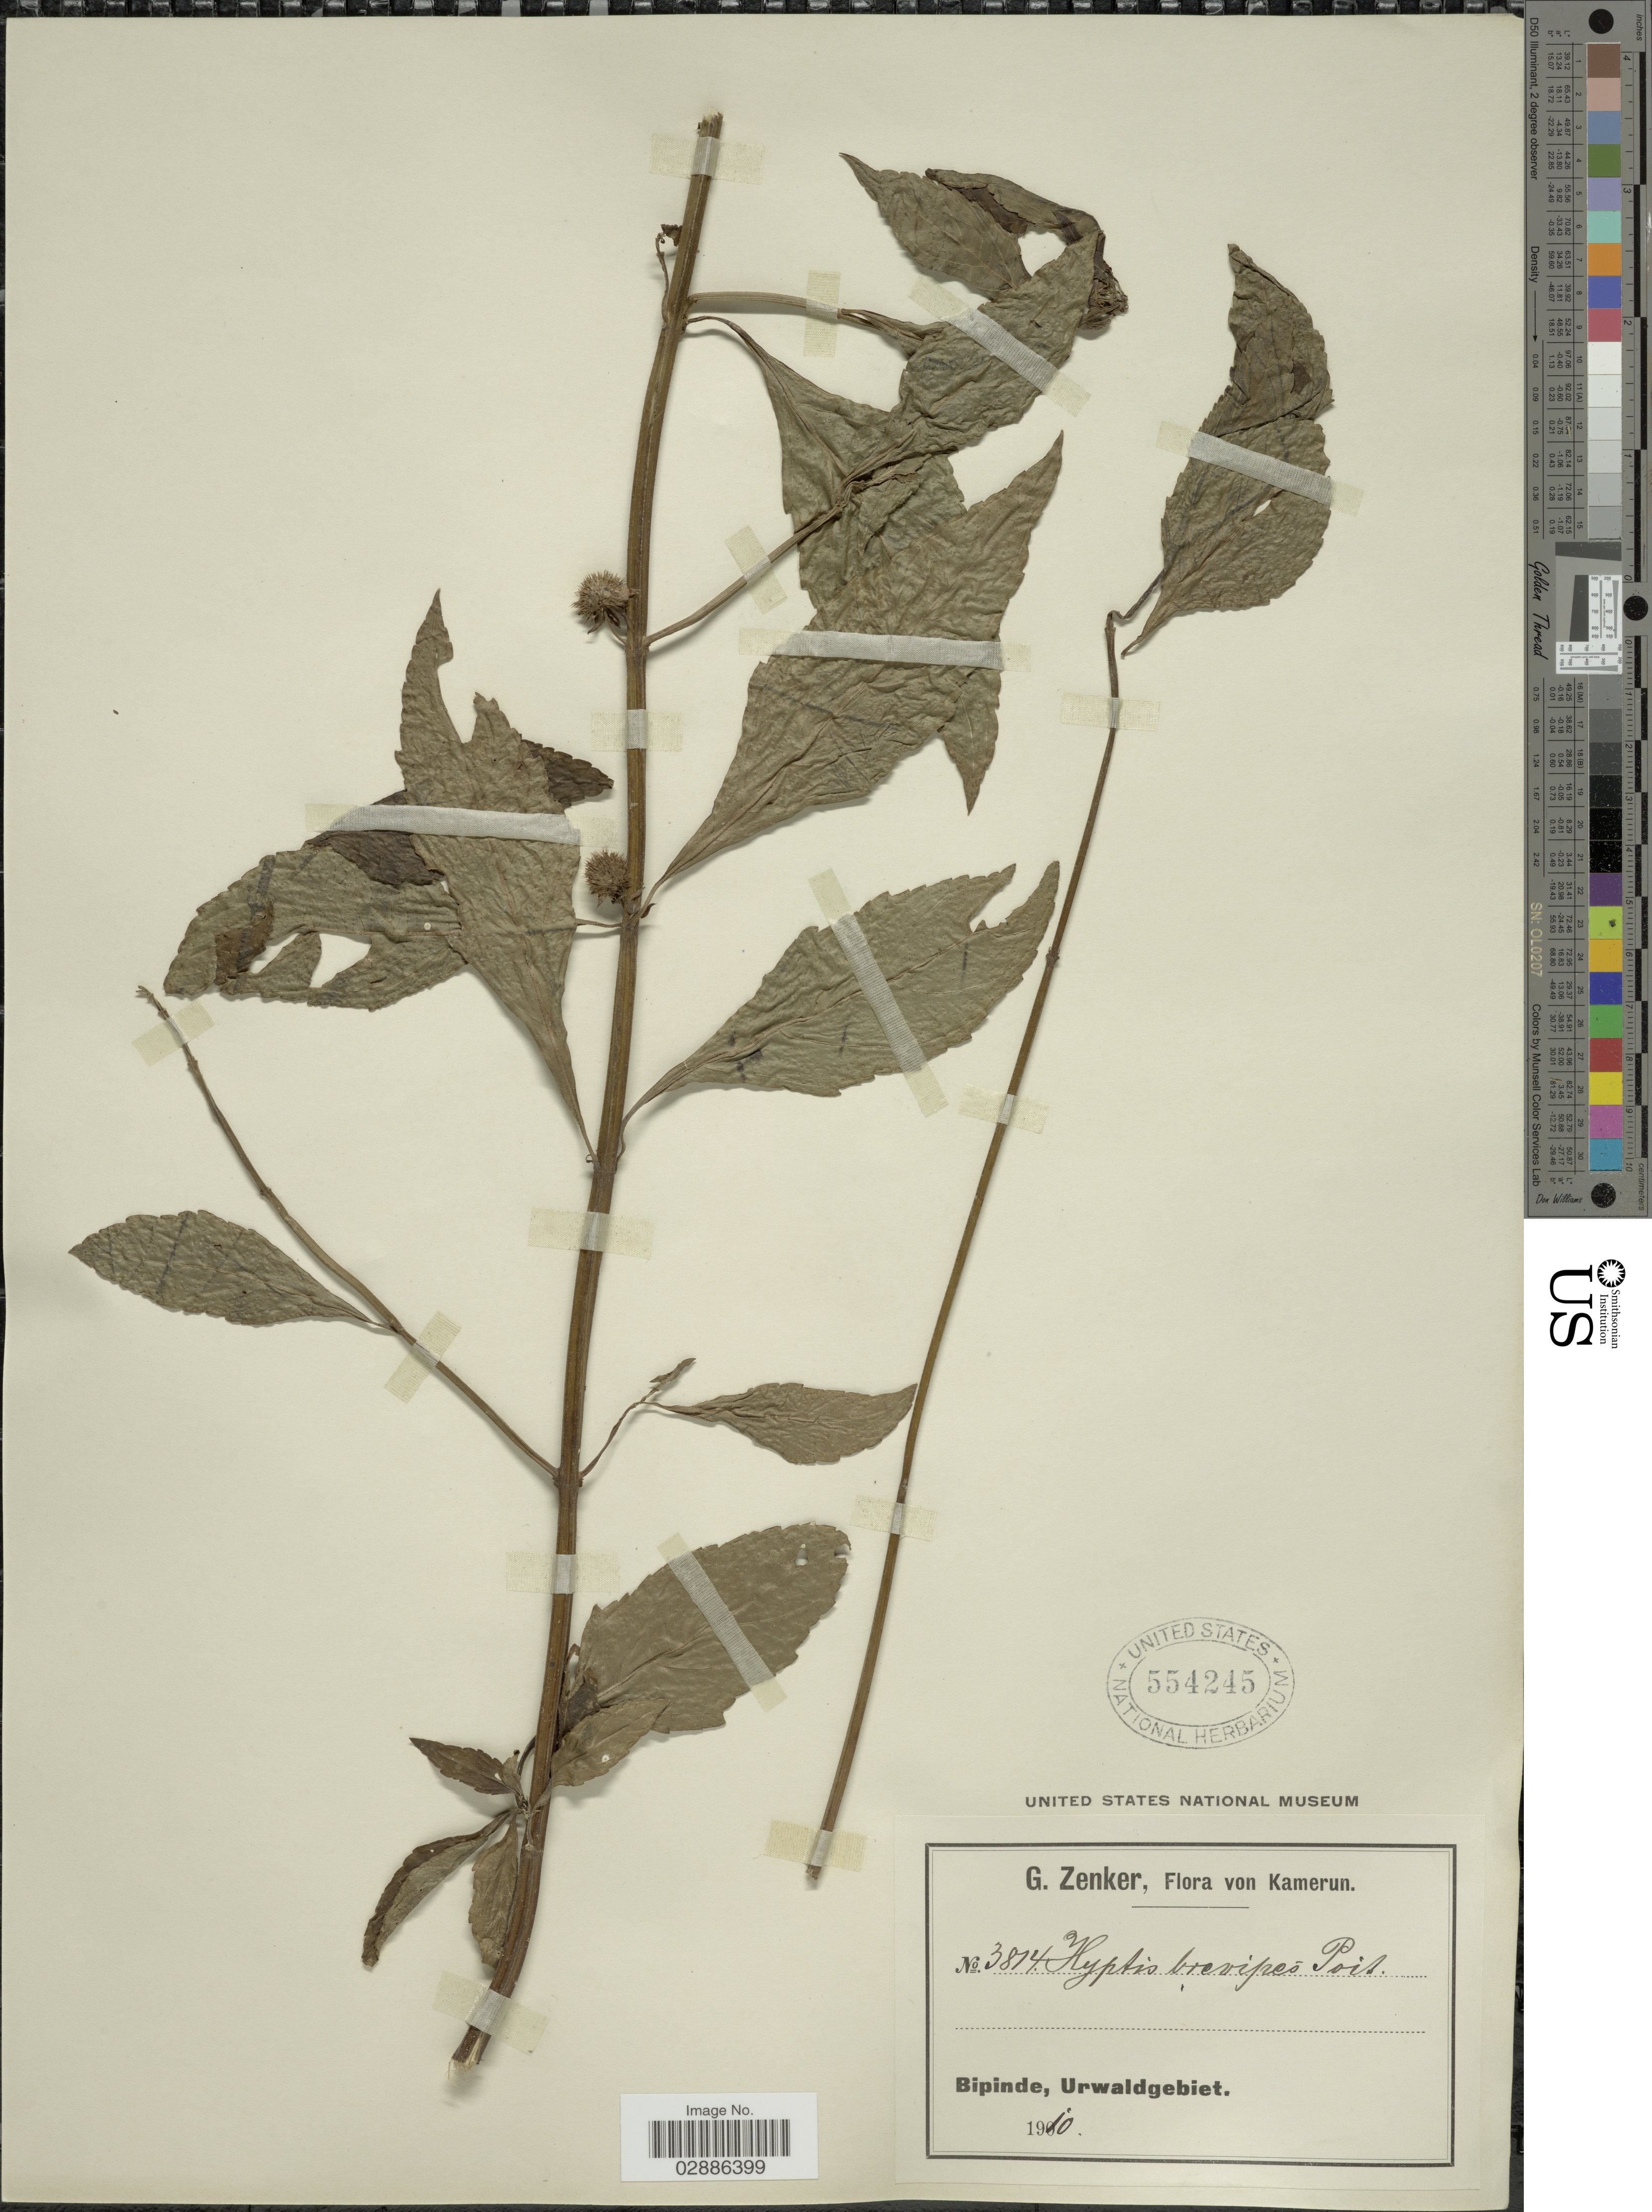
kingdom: Plantae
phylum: Tracheophyta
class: Magnoliopsida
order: Lamiales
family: Lamiaceae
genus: Hyptis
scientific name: Hyptis brevipes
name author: Poit.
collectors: G. A. Zenker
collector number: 3814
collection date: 1910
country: Cameroon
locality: Bipinde, Urwaldgebiet, Kamerun.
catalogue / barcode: US 554245